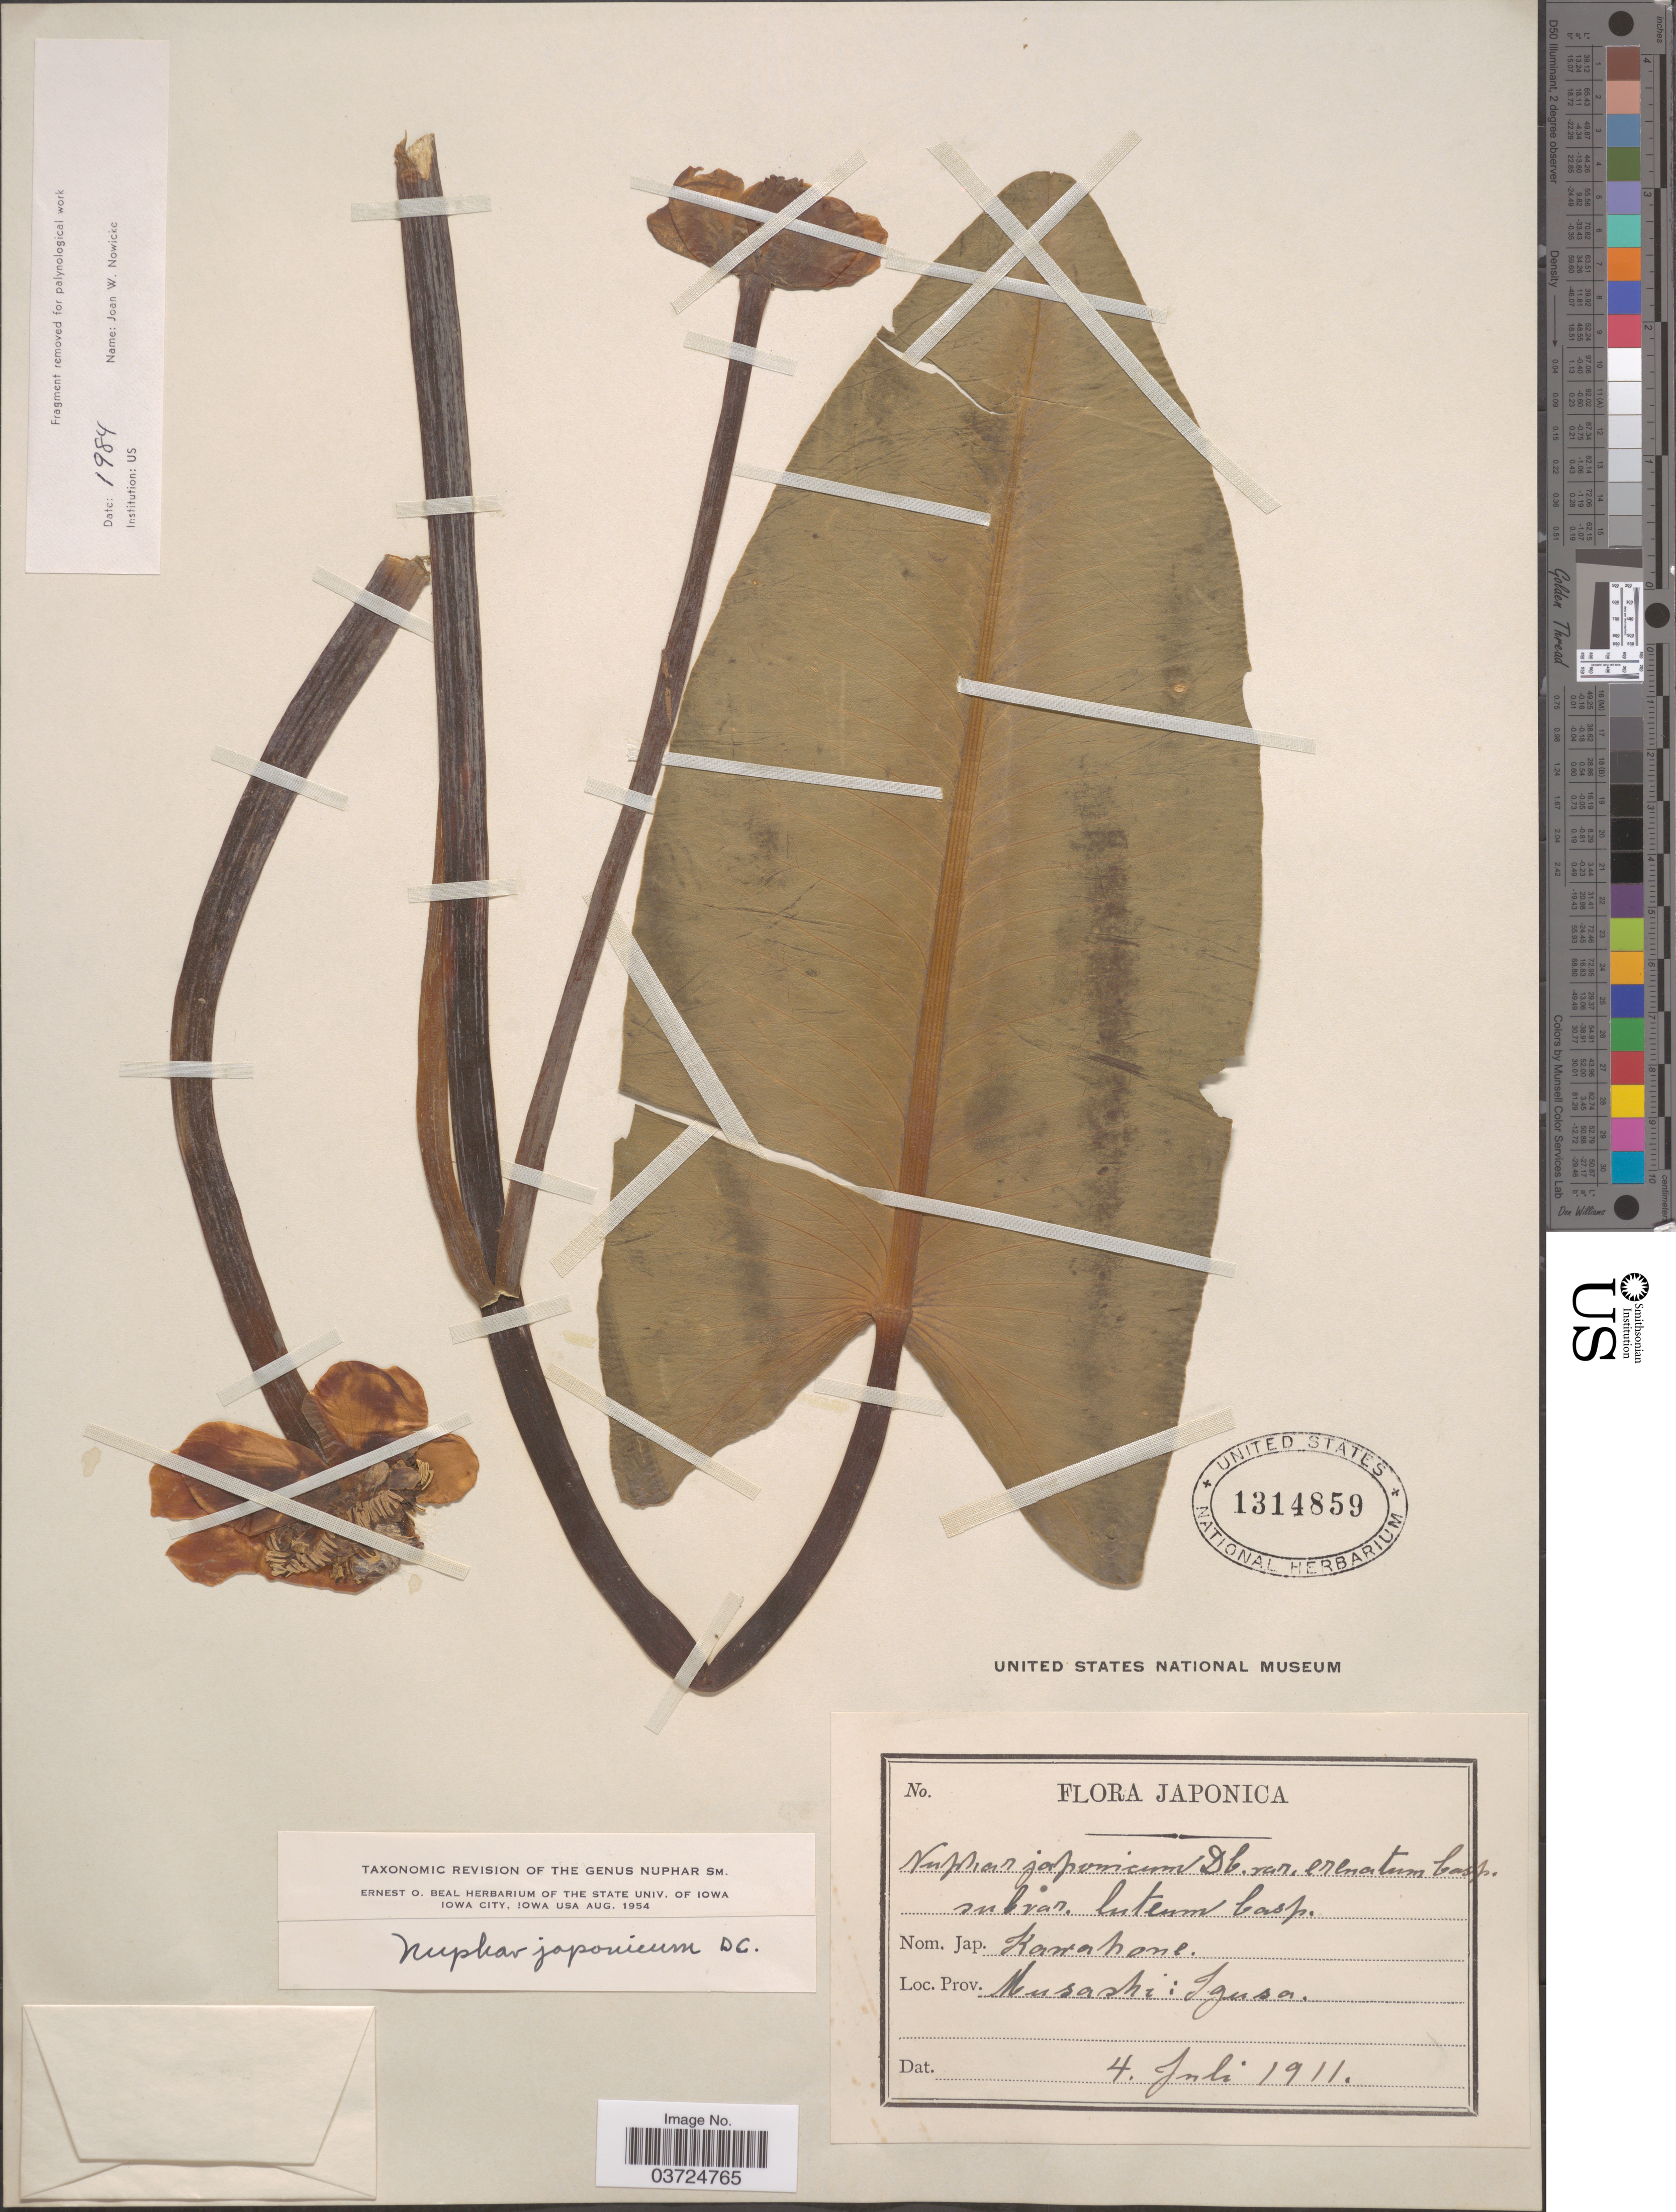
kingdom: Plantae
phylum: Tracheophyta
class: Magnoliopsida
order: Nymphaeales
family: Nymphaeaceae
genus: Nuphar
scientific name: Nuphar japonica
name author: DC.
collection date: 1911-07-04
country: Japan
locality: Musashi: Igusa.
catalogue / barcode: US 1314859